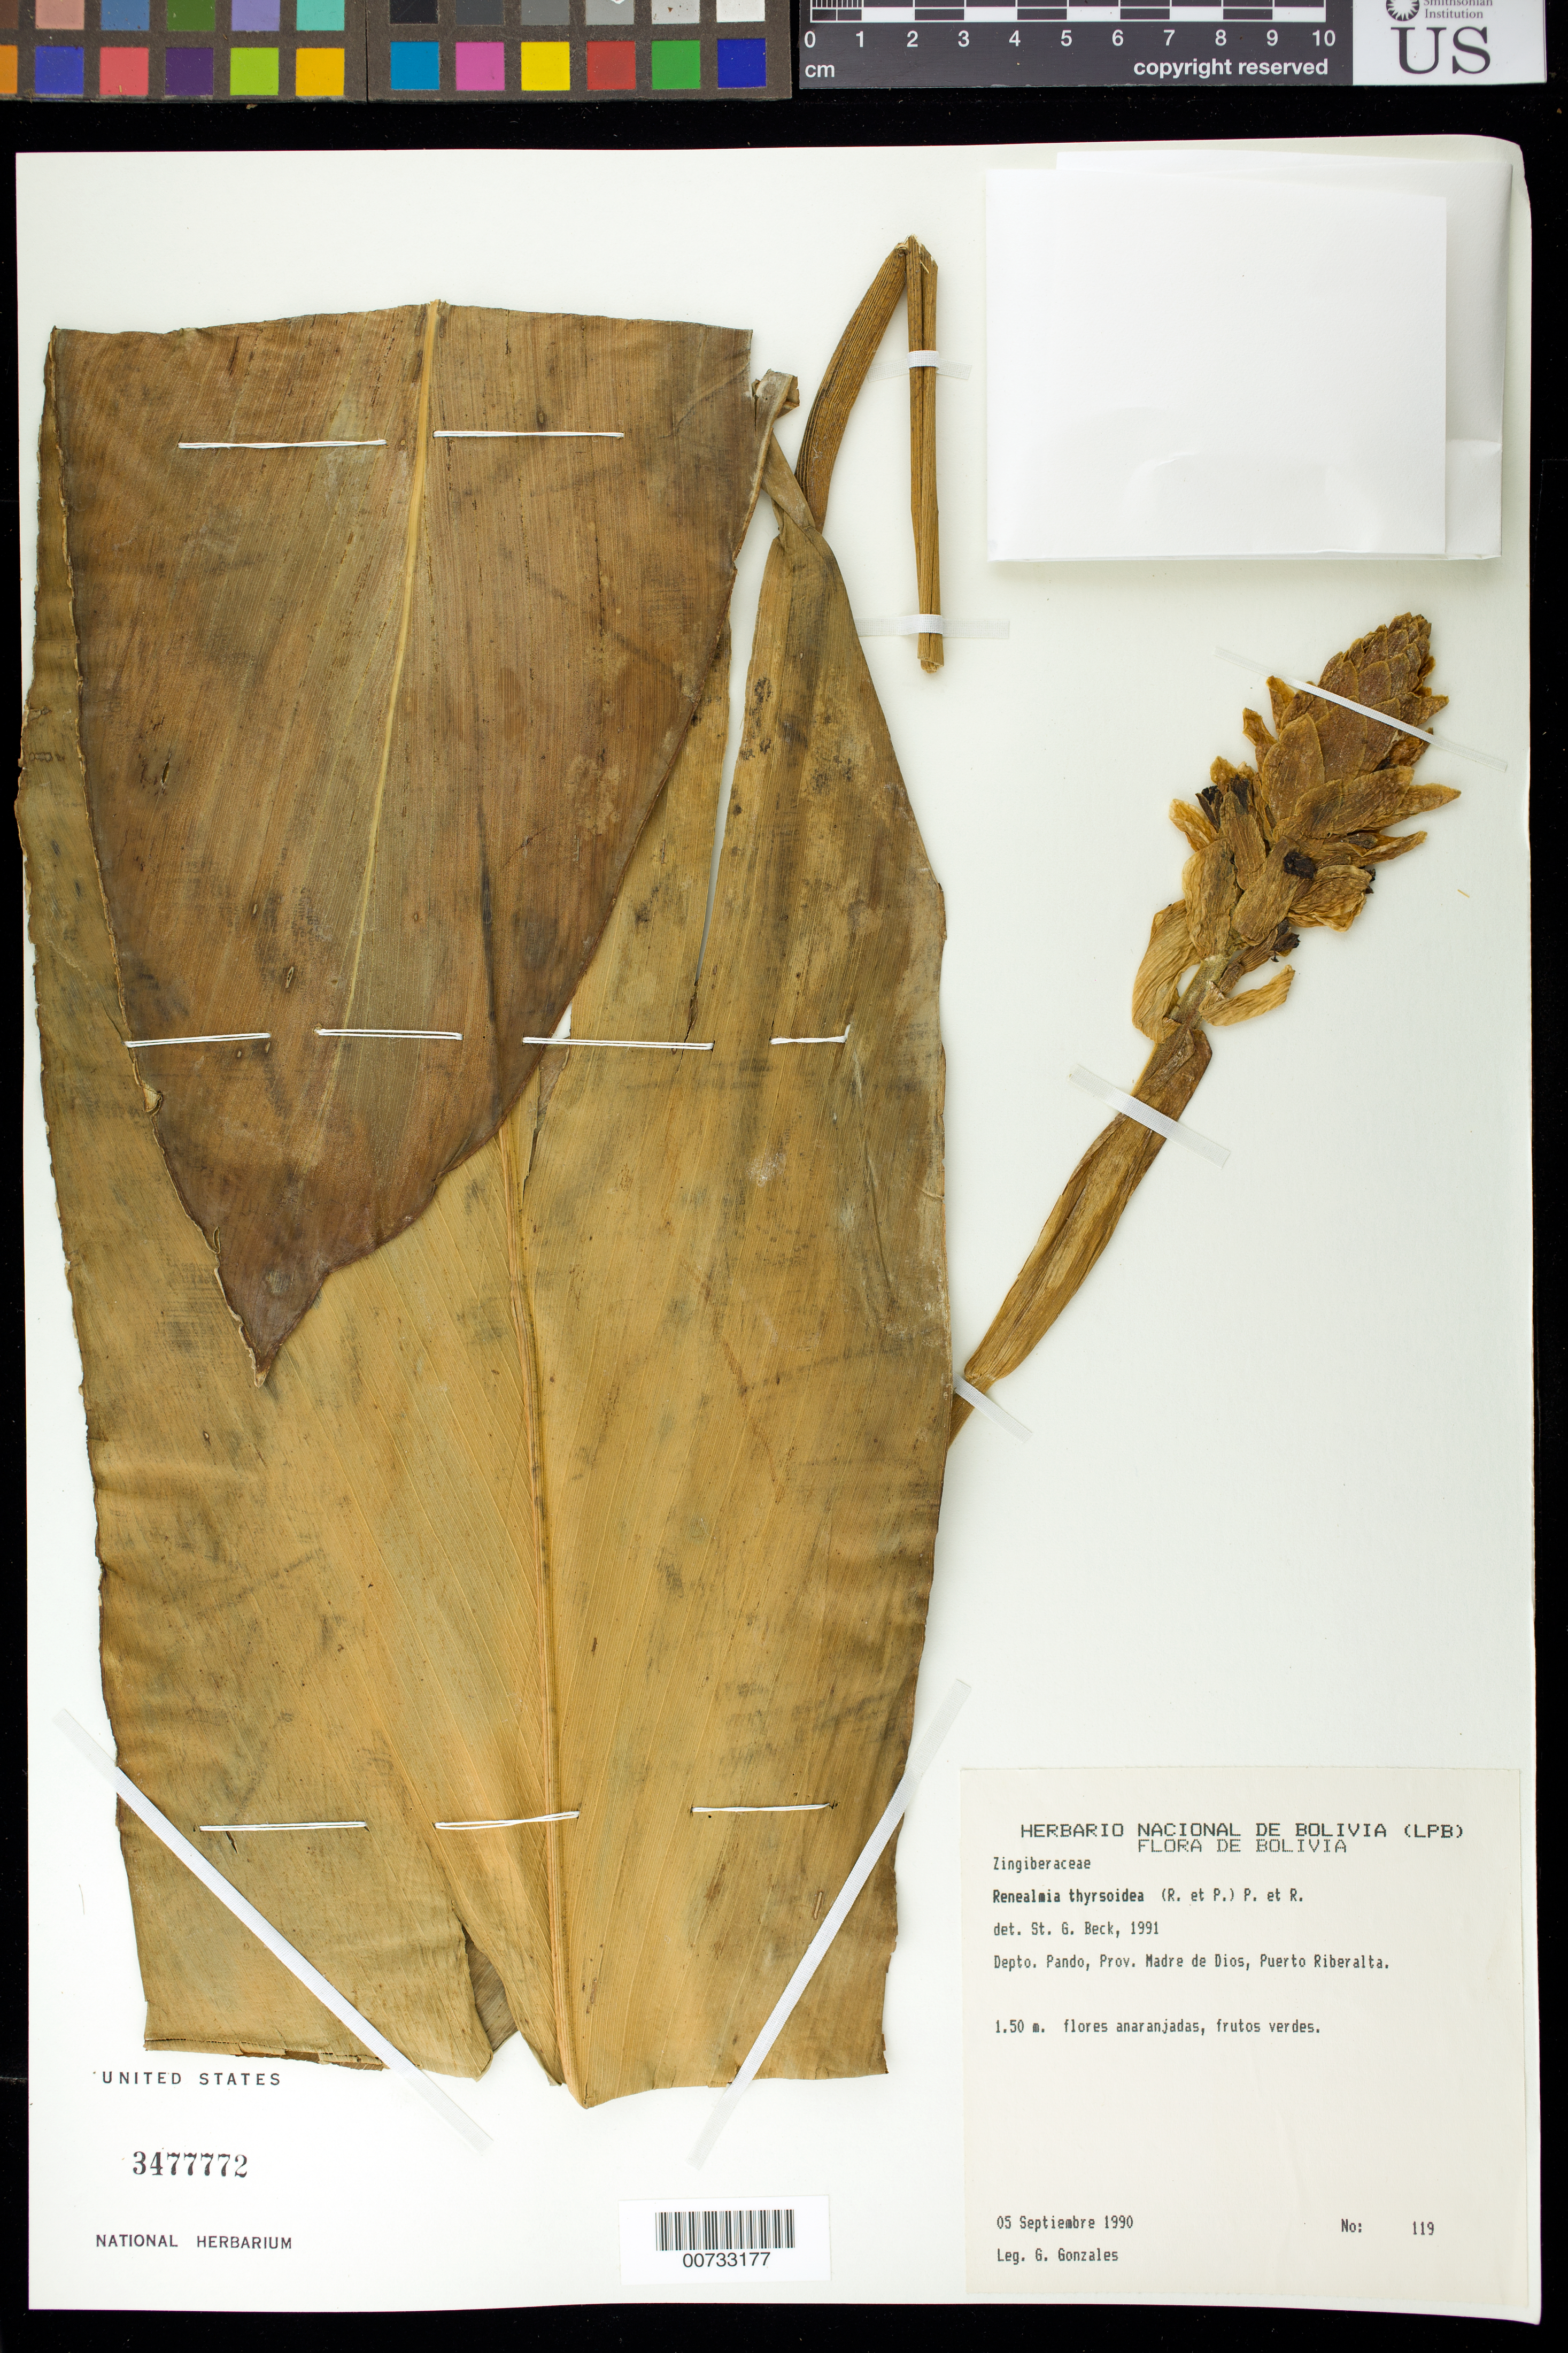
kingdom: Plantae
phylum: Tracheophyta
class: Liliopsida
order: Zingiberales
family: Zingiberaceae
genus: Renealmia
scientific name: Renealmia thyrsoidea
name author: (Ruiz & Pav.) Poepp. & Endl.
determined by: Beck, S. G.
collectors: G. Gonzales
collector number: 119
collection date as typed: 05 Sep 1990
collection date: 1990-09-05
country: Bolivia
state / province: Pando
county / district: Madre de Dios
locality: Puerto verdes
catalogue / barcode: US 3477772